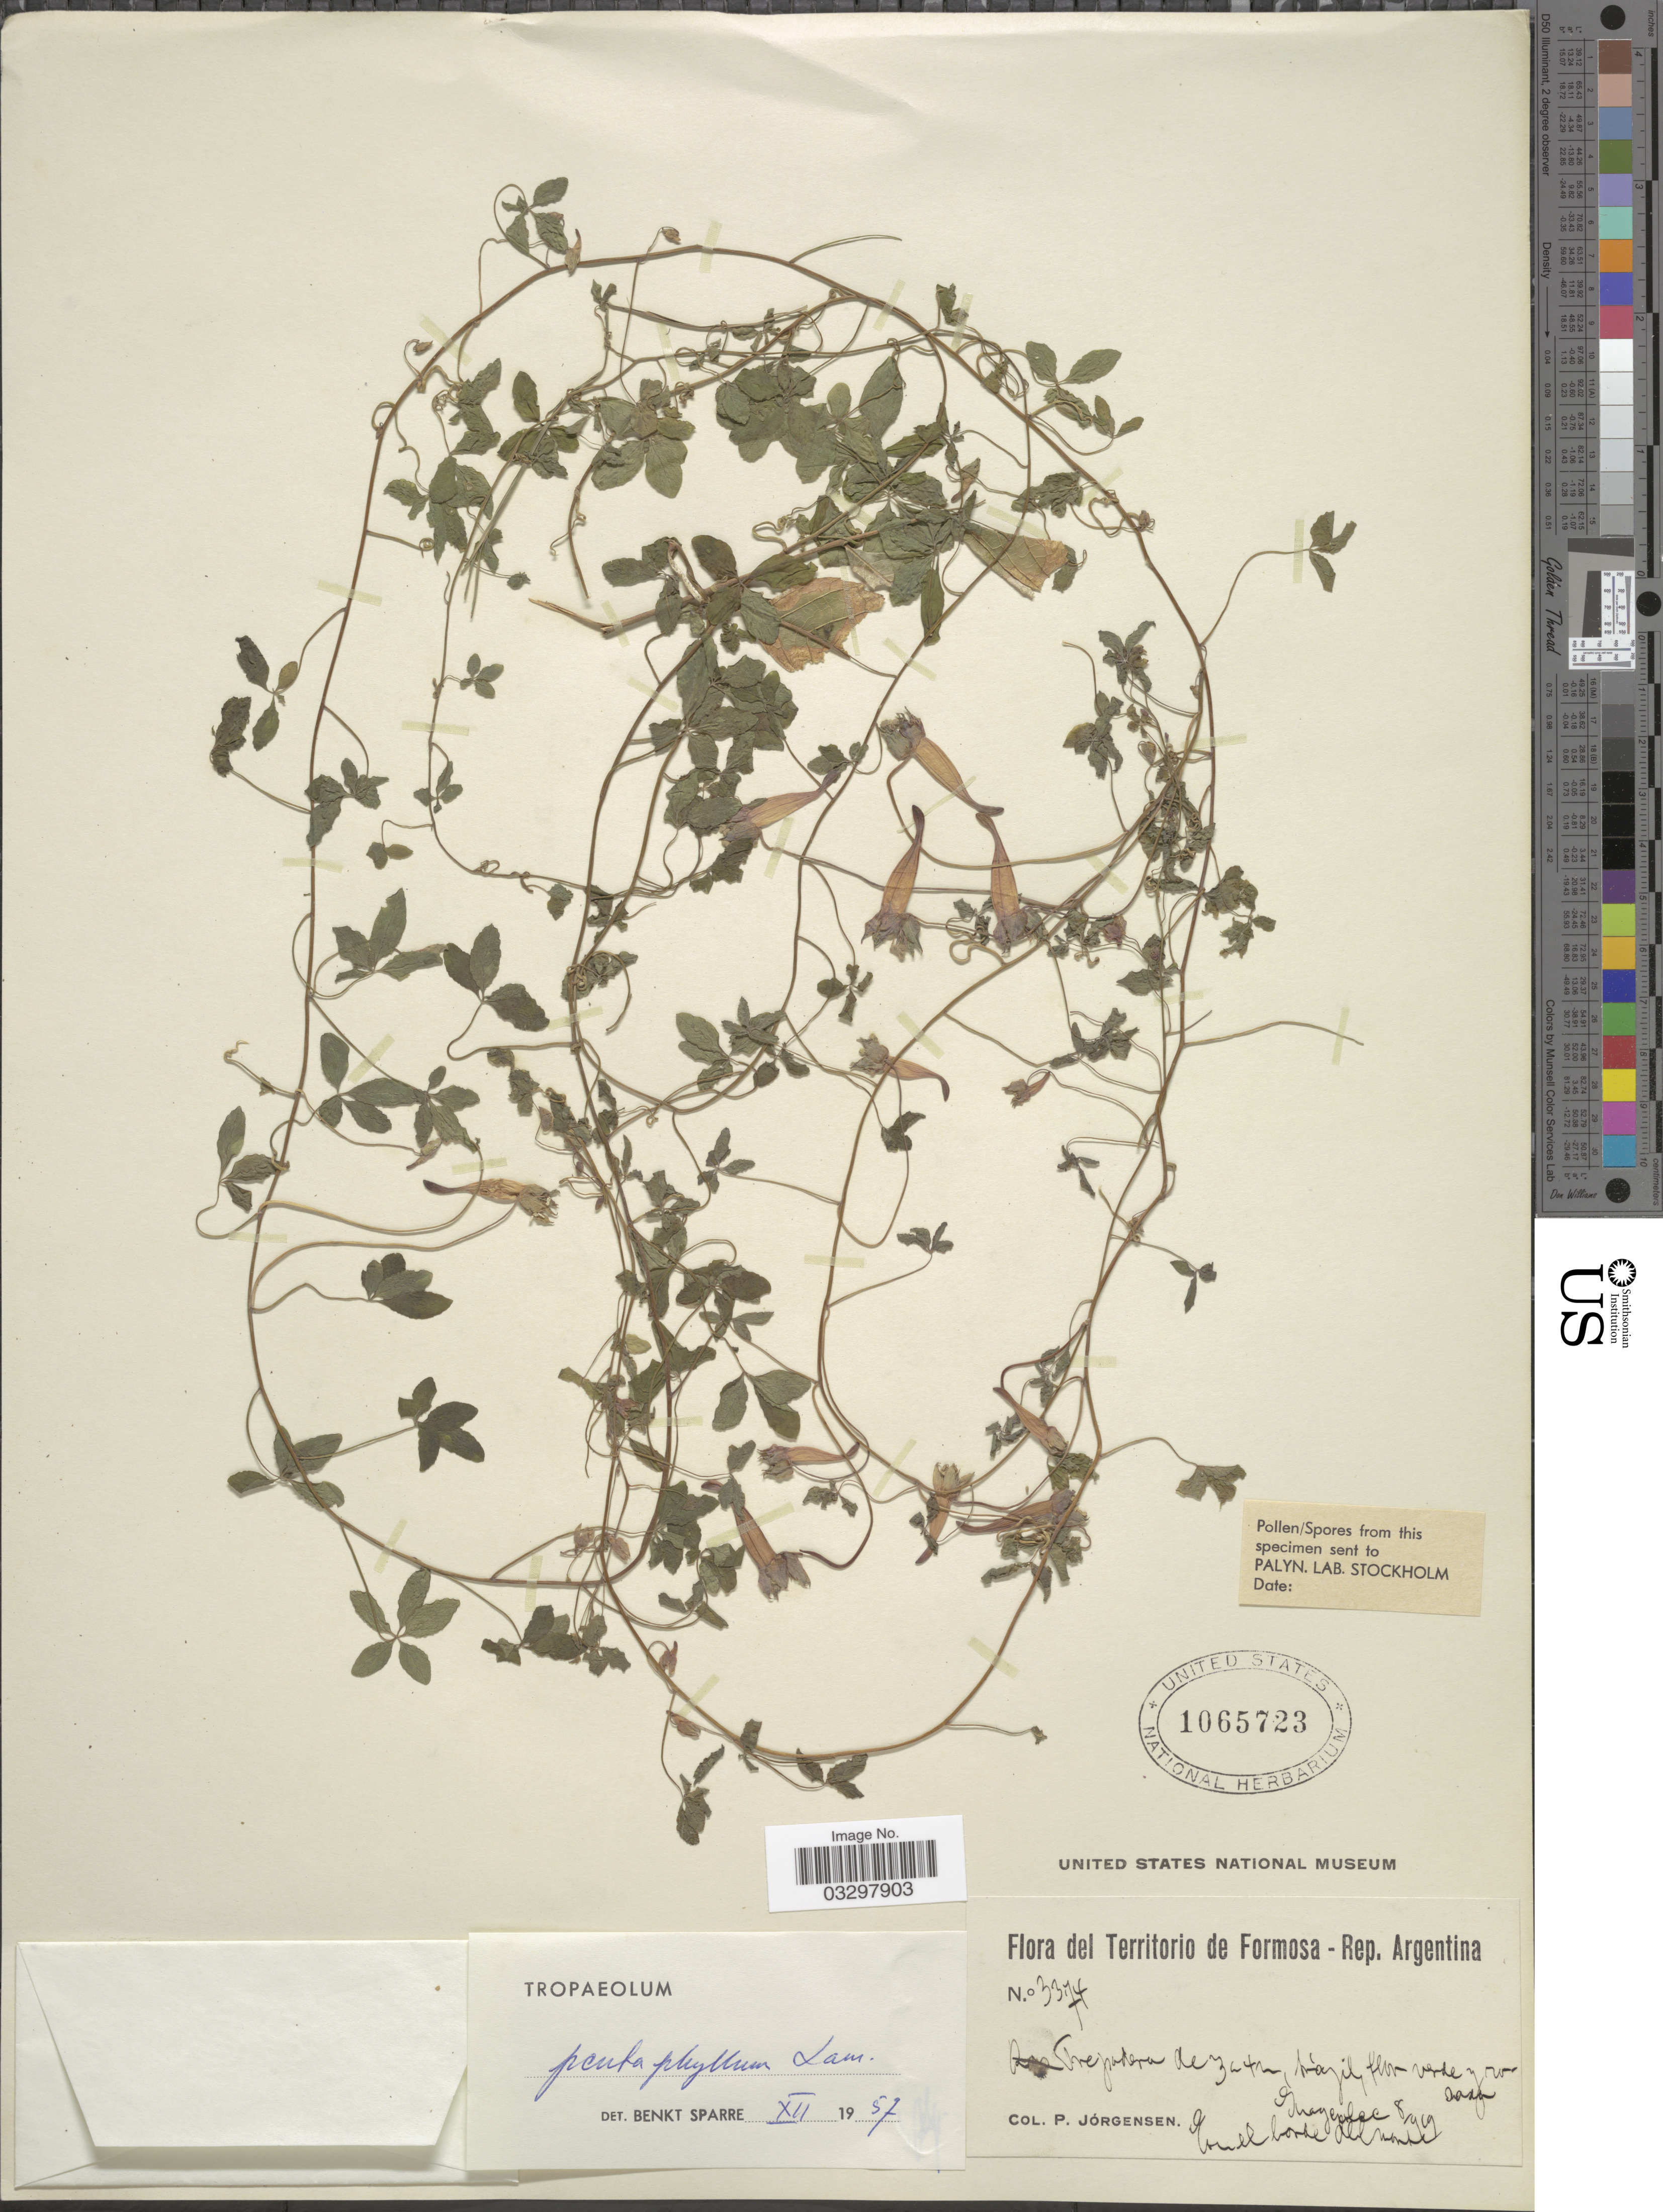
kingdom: Plantae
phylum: Tracheophyta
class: Magnoliopsida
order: Brassicales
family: Tropaeolaceae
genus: Tropaeolum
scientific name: Tropaeolum pentaphyllum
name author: Lam.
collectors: P. Jörgensen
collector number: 3374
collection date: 1919-08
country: Argentina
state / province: Formosa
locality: Guaycolec, en el borde del monte.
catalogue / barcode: US 1065723